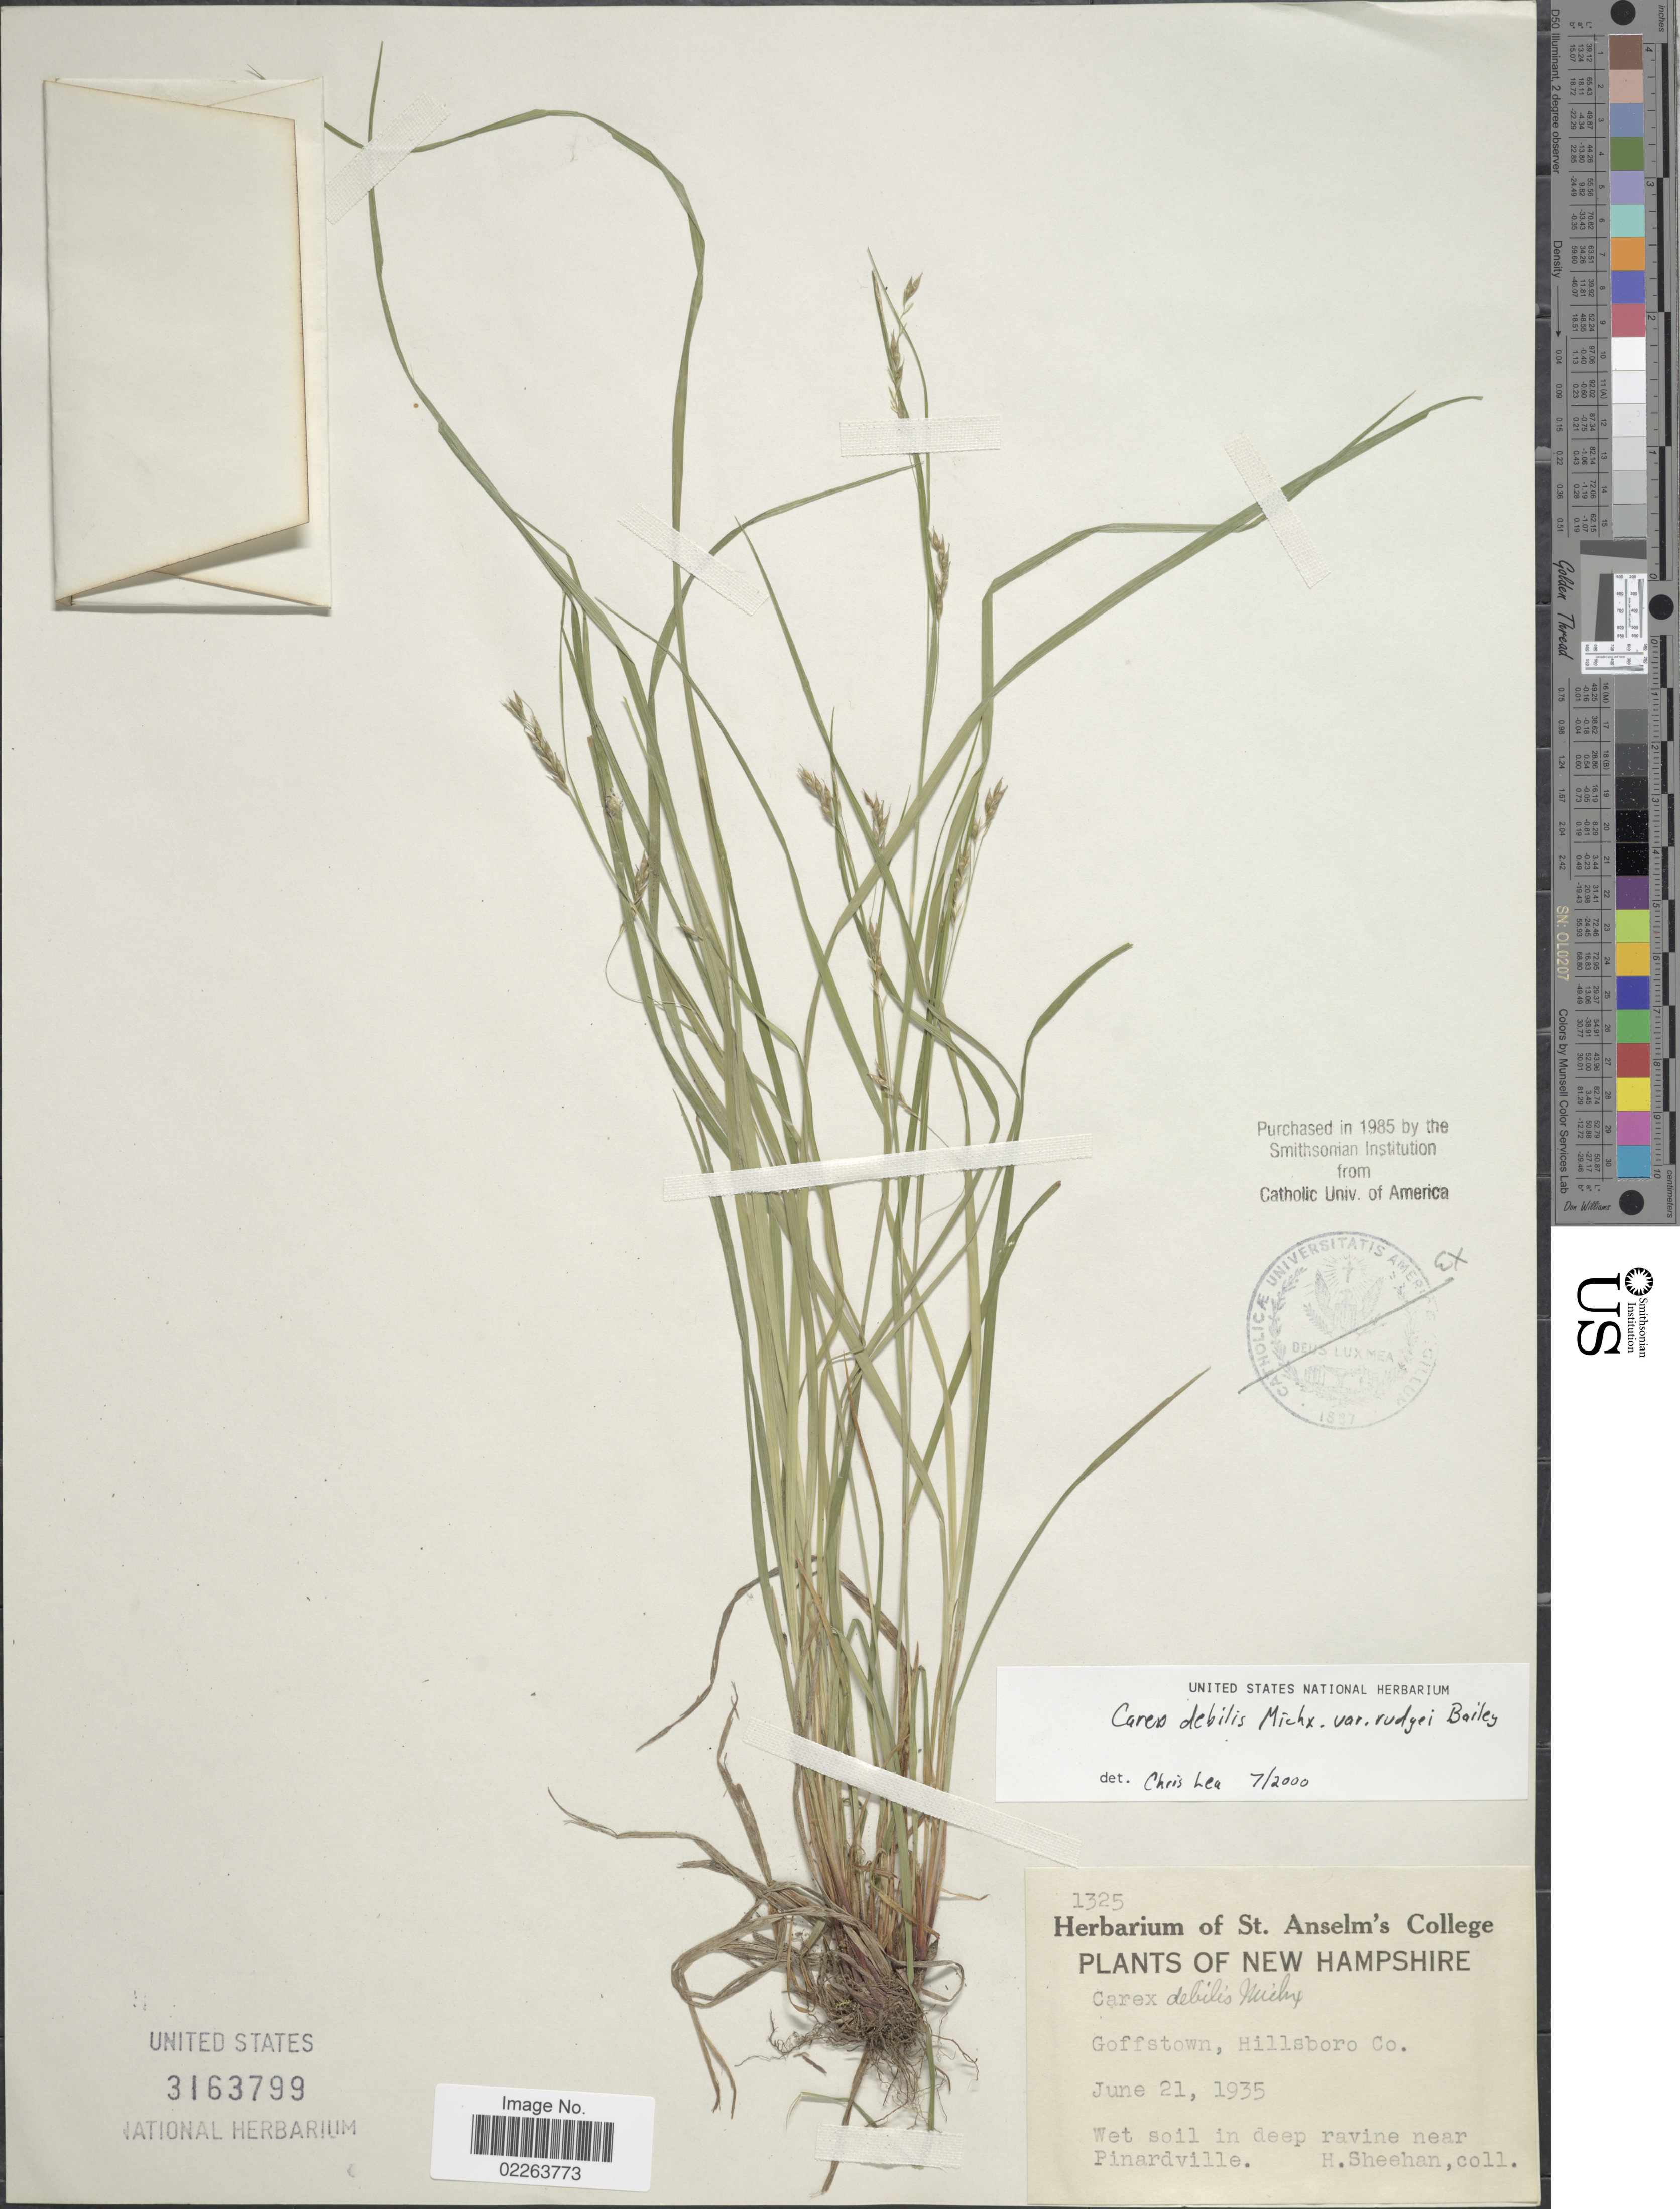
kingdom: Plantae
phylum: Tracheophyta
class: Liliopsida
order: Poales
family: Cyperaceae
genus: Carex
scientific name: Carex flexuosa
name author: Muhl. ex Willd.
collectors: H. Sheehan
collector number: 1325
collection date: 1935-06-21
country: United States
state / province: New Hampshire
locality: Goffstown, Hillsboro Co. Wet soil in deep ravine near Pinardville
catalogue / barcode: US 3163799